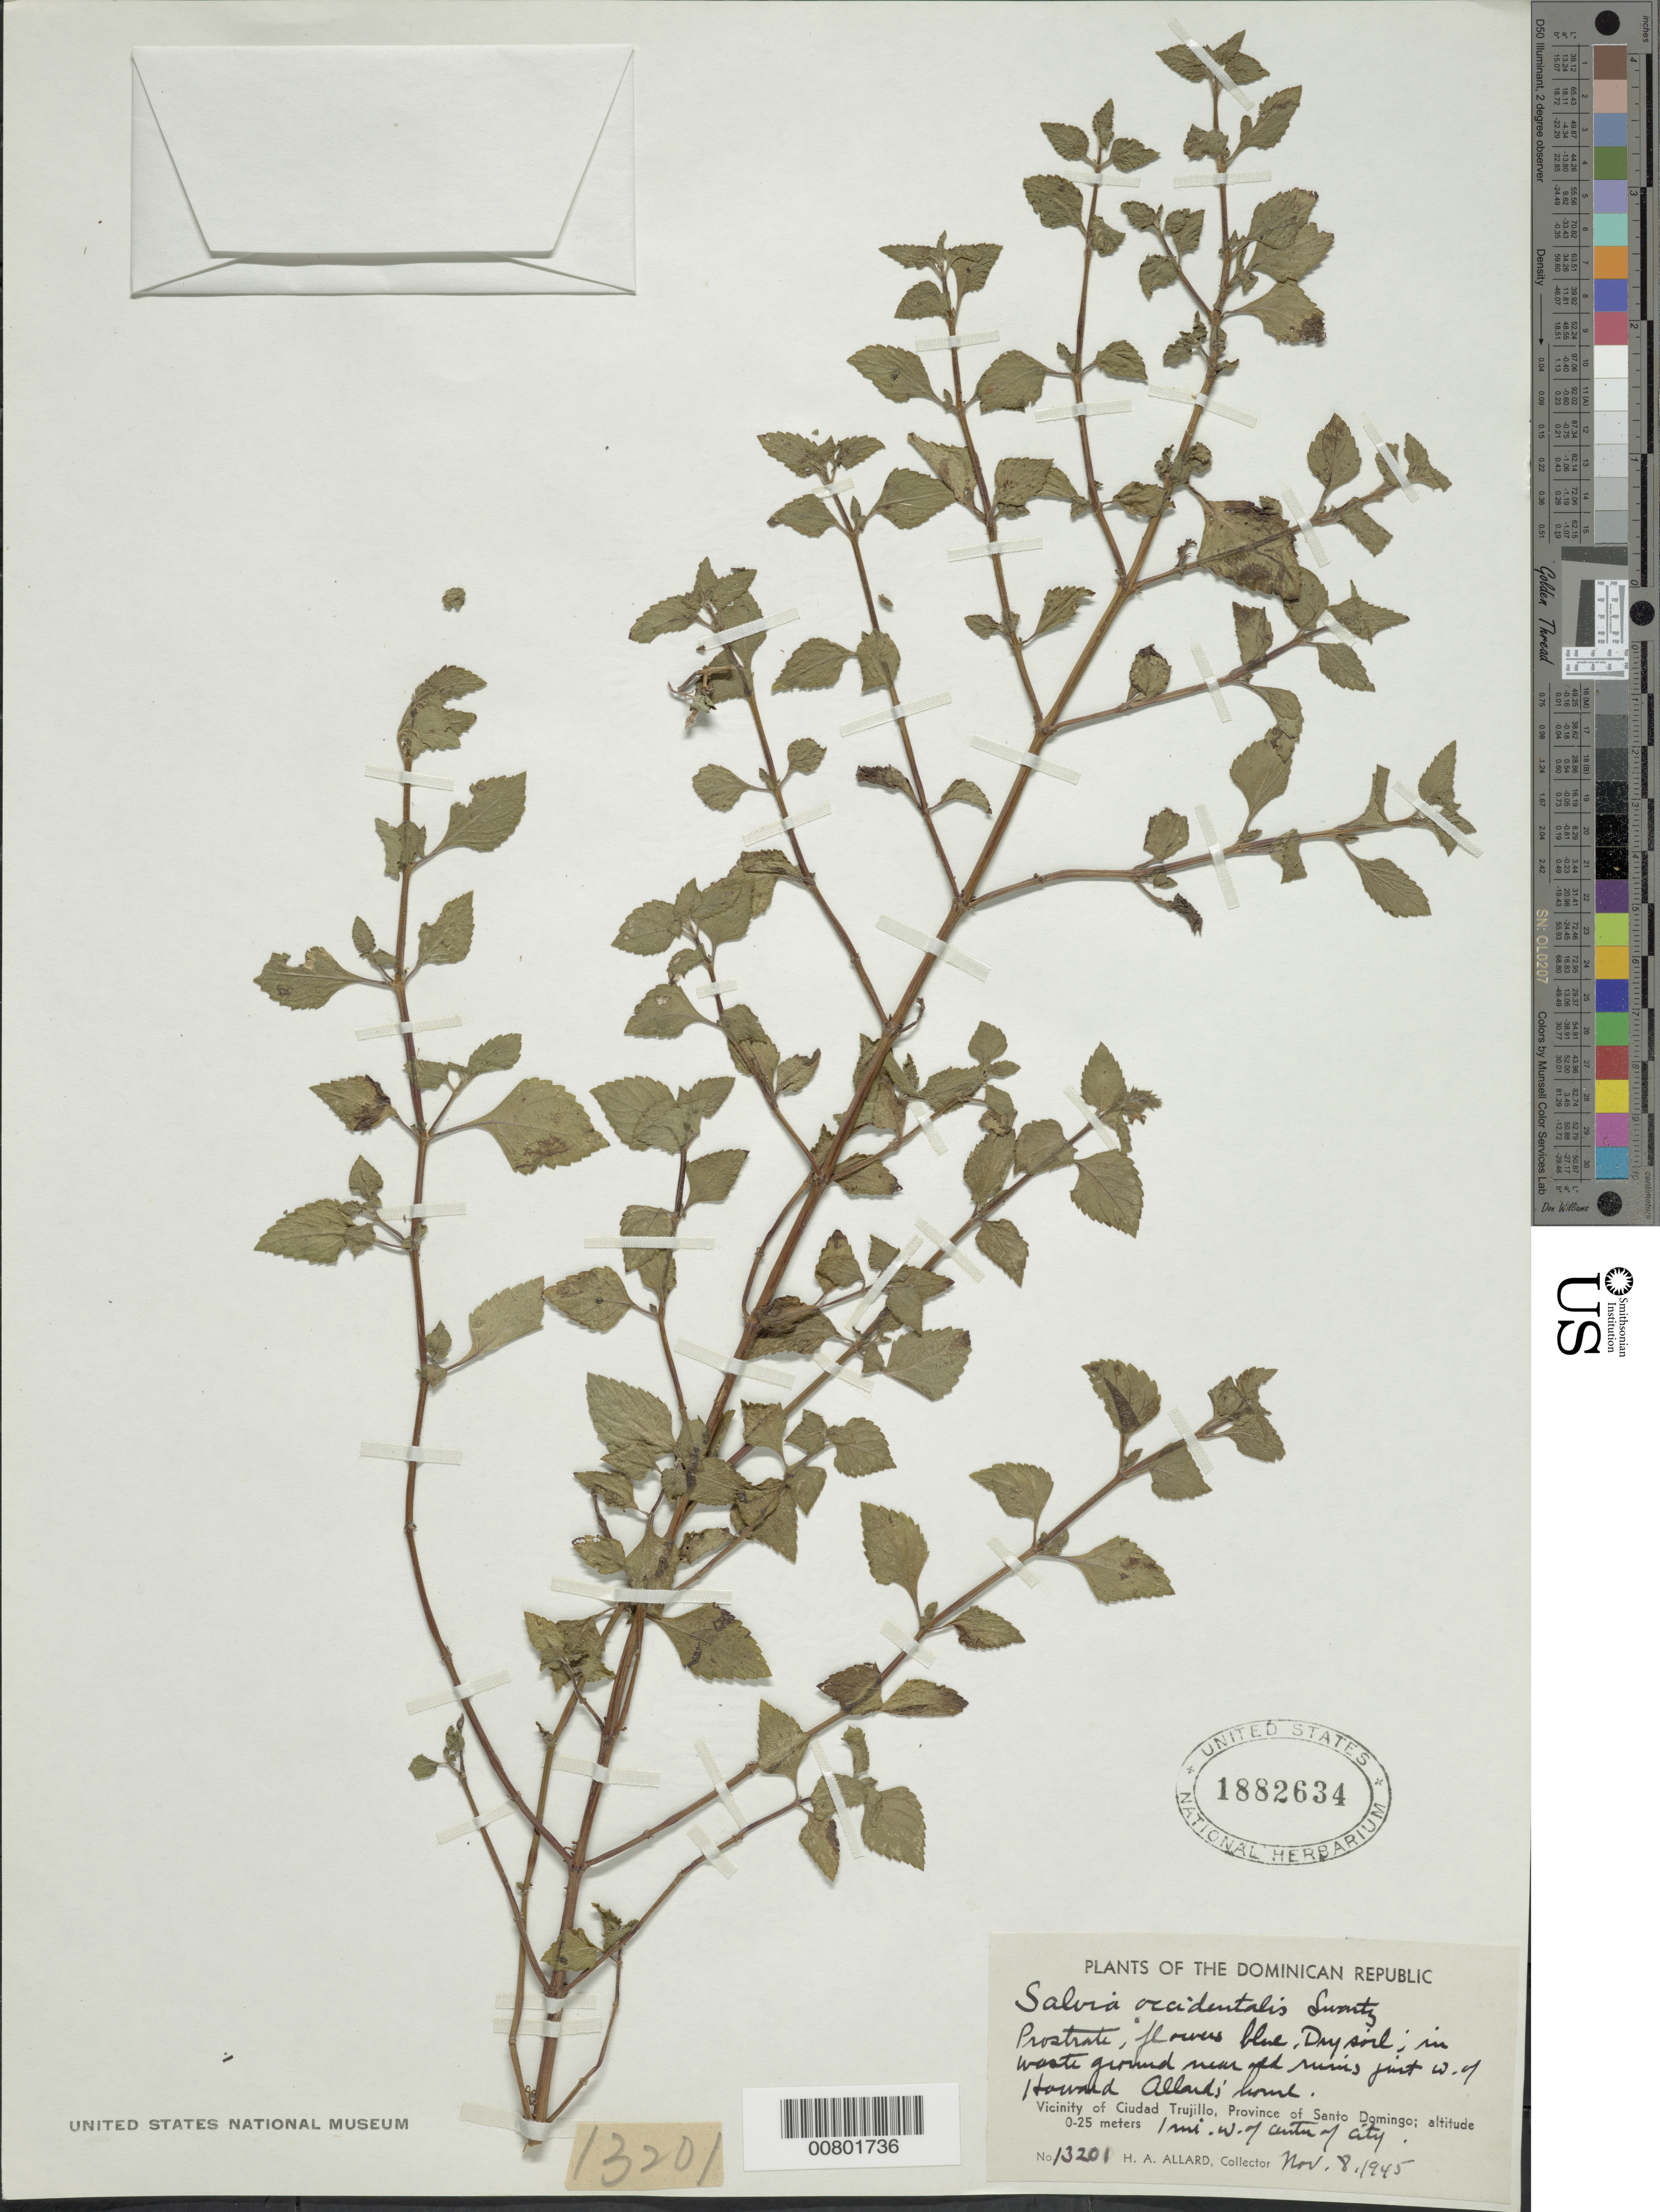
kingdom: Plantae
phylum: Tracheophyta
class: Magnoliopsida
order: Lamiales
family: Lamiaceae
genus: Salvia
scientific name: Salvia occidentalis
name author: Sw.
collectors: H. A. Allard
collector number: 13201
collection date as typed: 08 Nov 1945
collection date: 1945-11-08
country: Dominican Republic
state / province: Distrito Nacional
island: Hispaniola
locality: Vicinity of Santo Domingo, near old ruins just W of Howard Allard's home, 1 mi W of center of city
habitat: Dry soil in waste ground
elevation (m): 0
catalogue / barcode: US 1882634